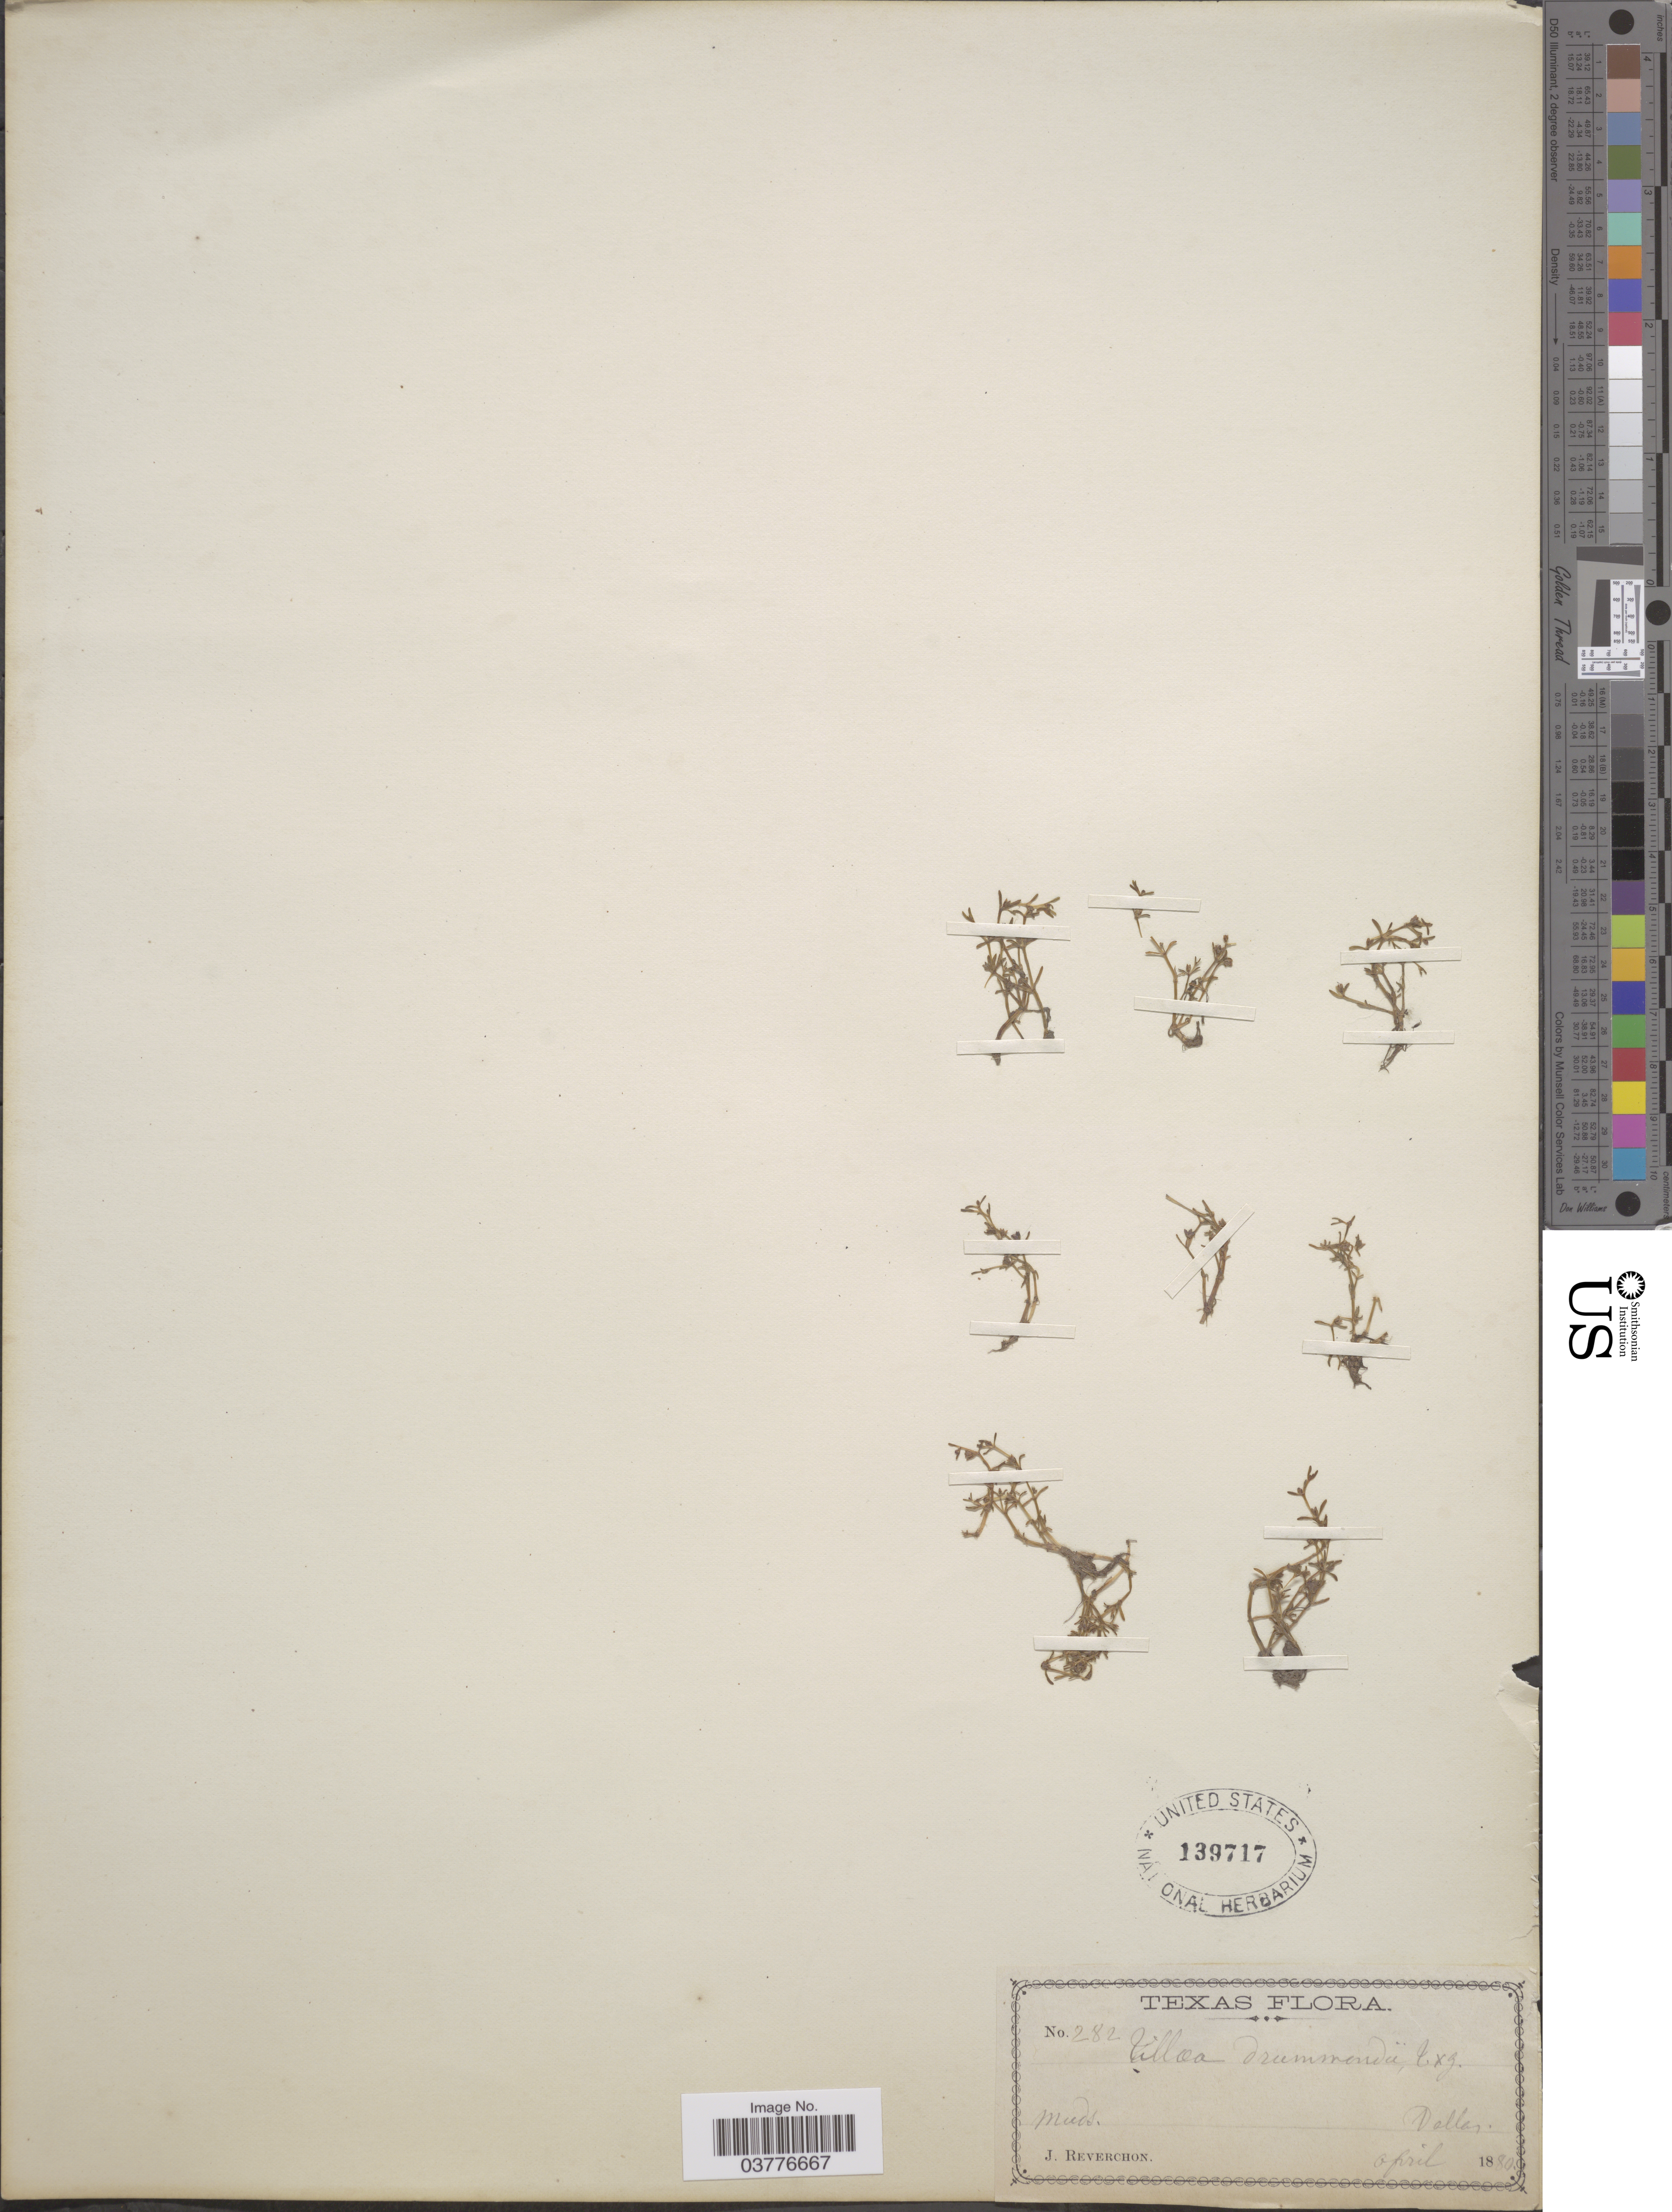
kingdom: Plantae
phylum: Tracheophyta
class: Magnoliopsida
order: Saxifragales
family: Crassulaceae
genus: Crassula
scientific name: Crassula drummondii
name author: (Torr. & A. Gray) Fedde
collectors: J. Reverchon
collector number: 282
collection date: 1880-04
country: United States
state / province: Texas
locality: Dallas.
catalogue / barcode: US 139717